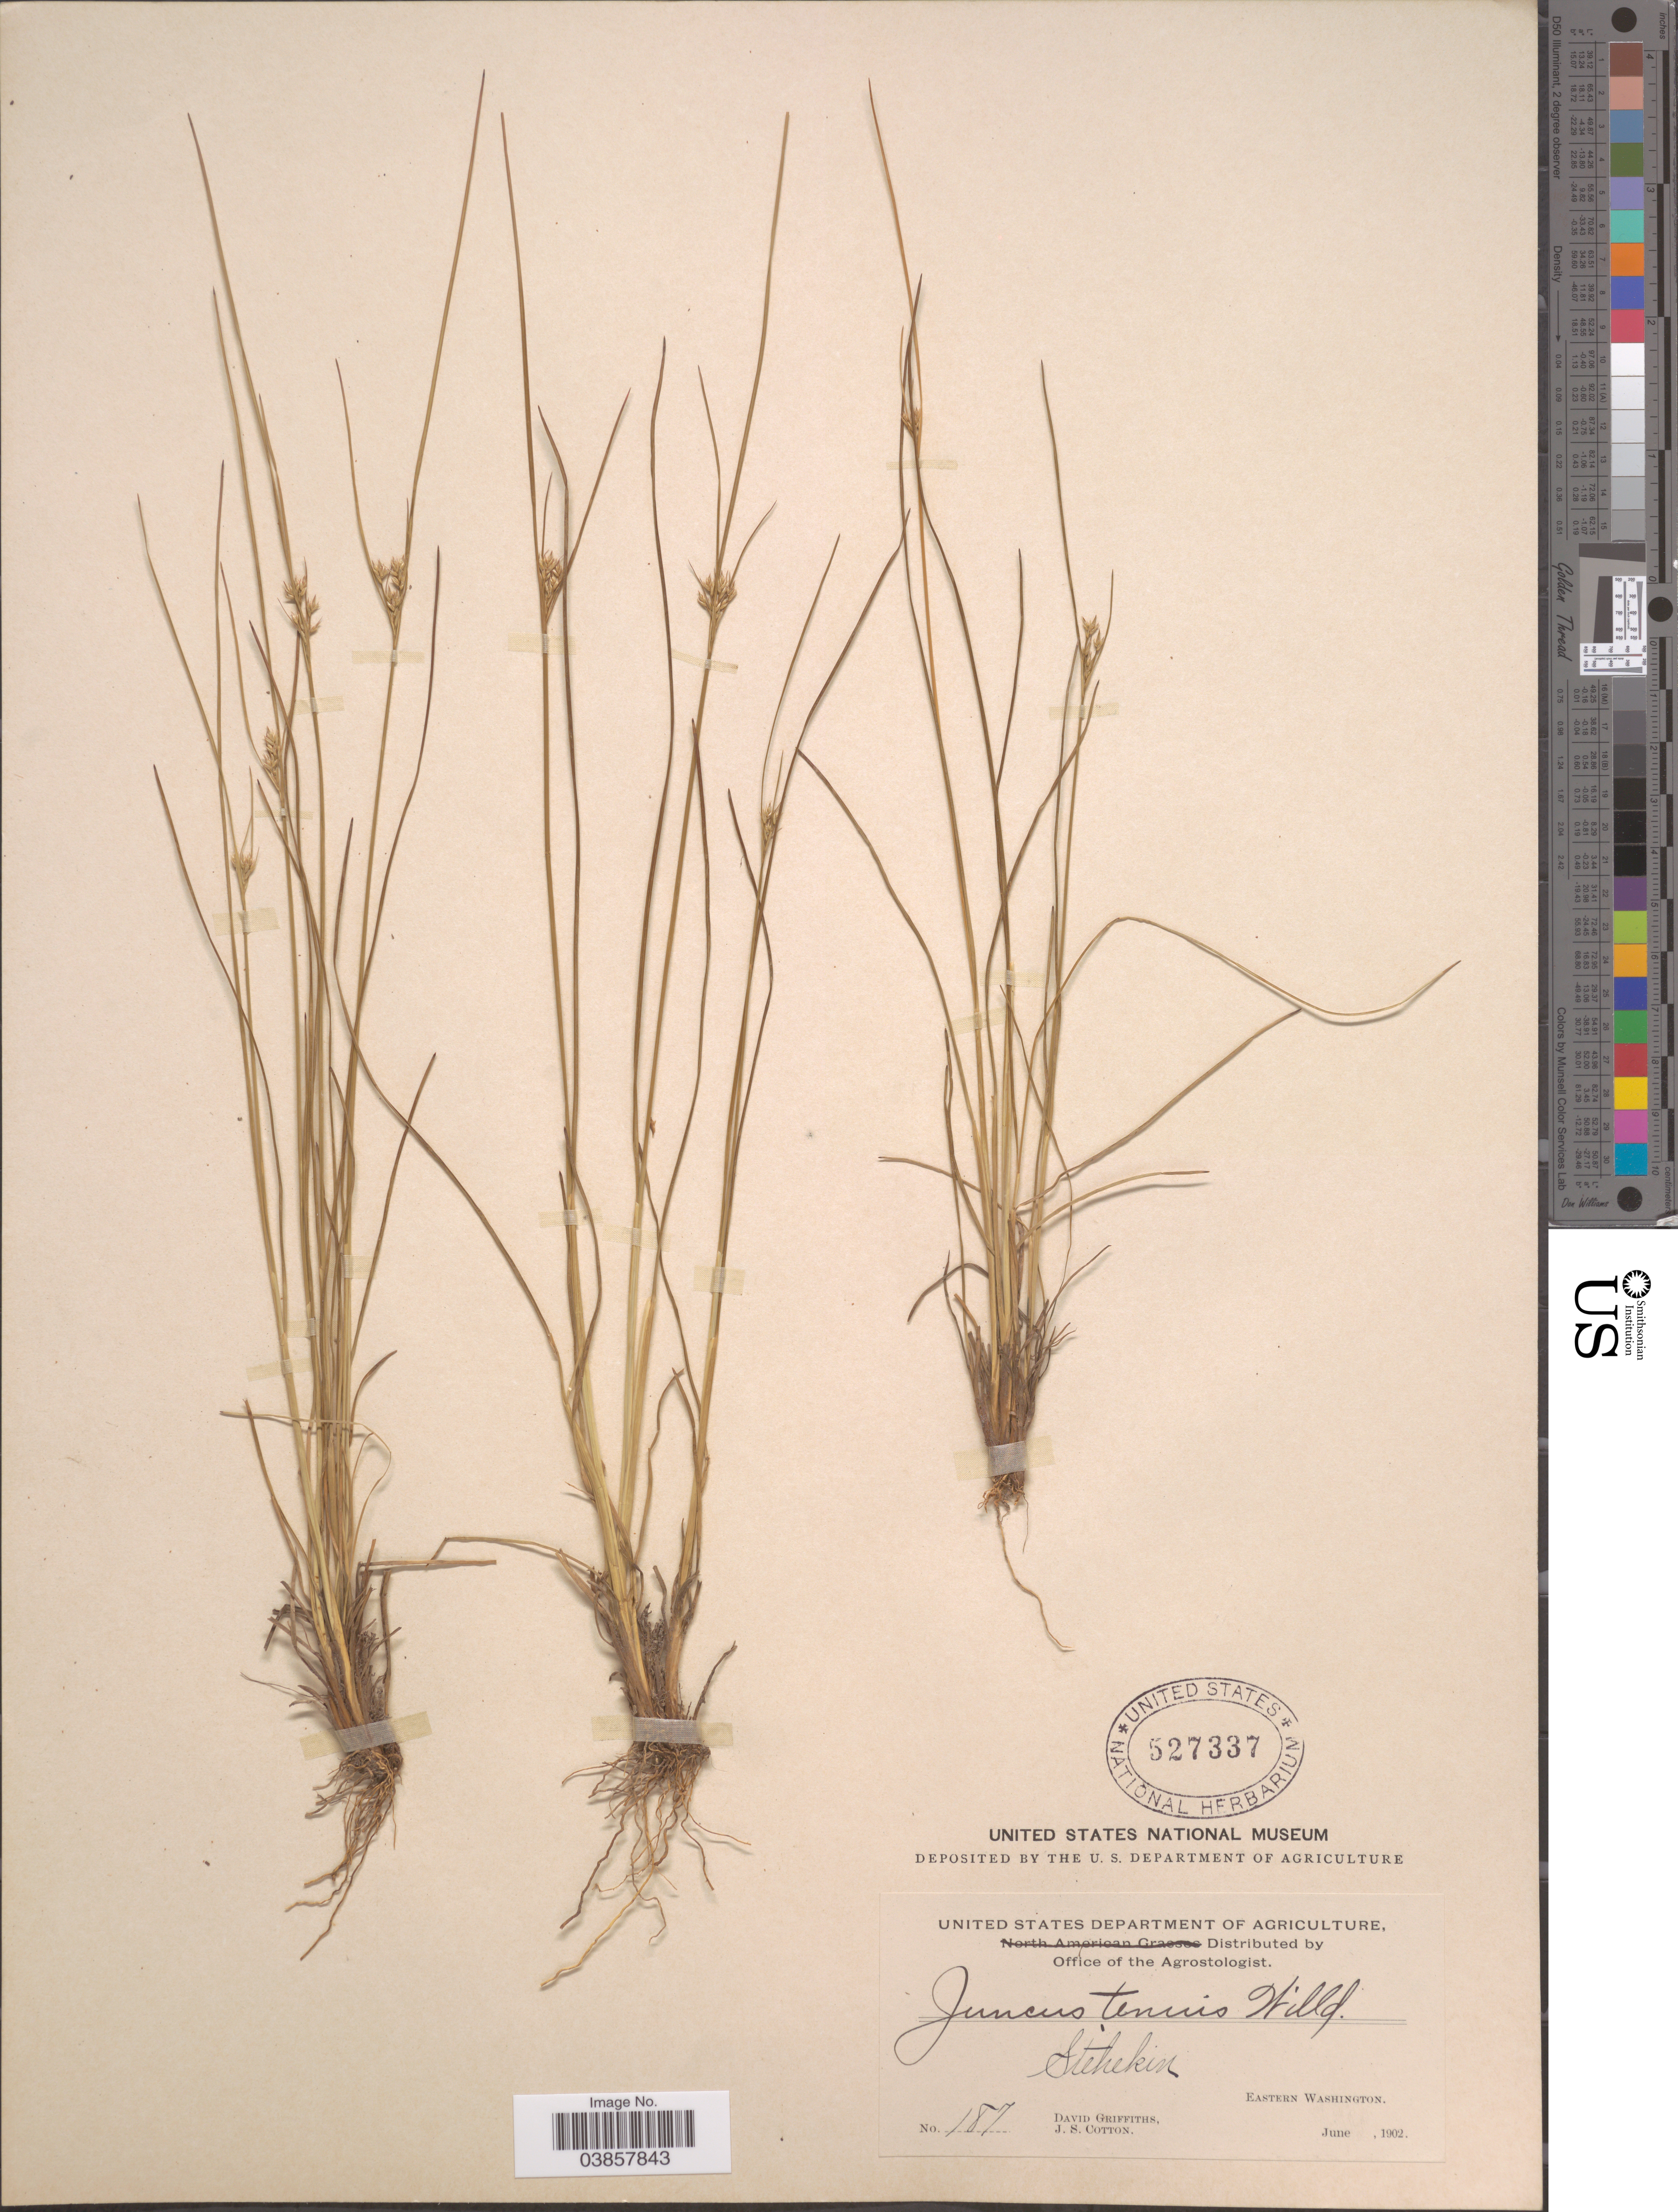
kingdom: Plantae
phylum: Tracheophyta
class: Liliopsida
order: Poales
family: Juncaceae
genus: Juncus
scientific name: Juncus tenuis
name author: Willd.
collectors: D. Griffiths & J. S. Cotton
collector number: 187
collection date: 1902-06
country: United States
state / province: Washington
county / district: Chelan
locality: Stehekin. Eastern Washington.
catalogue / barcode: US 527337